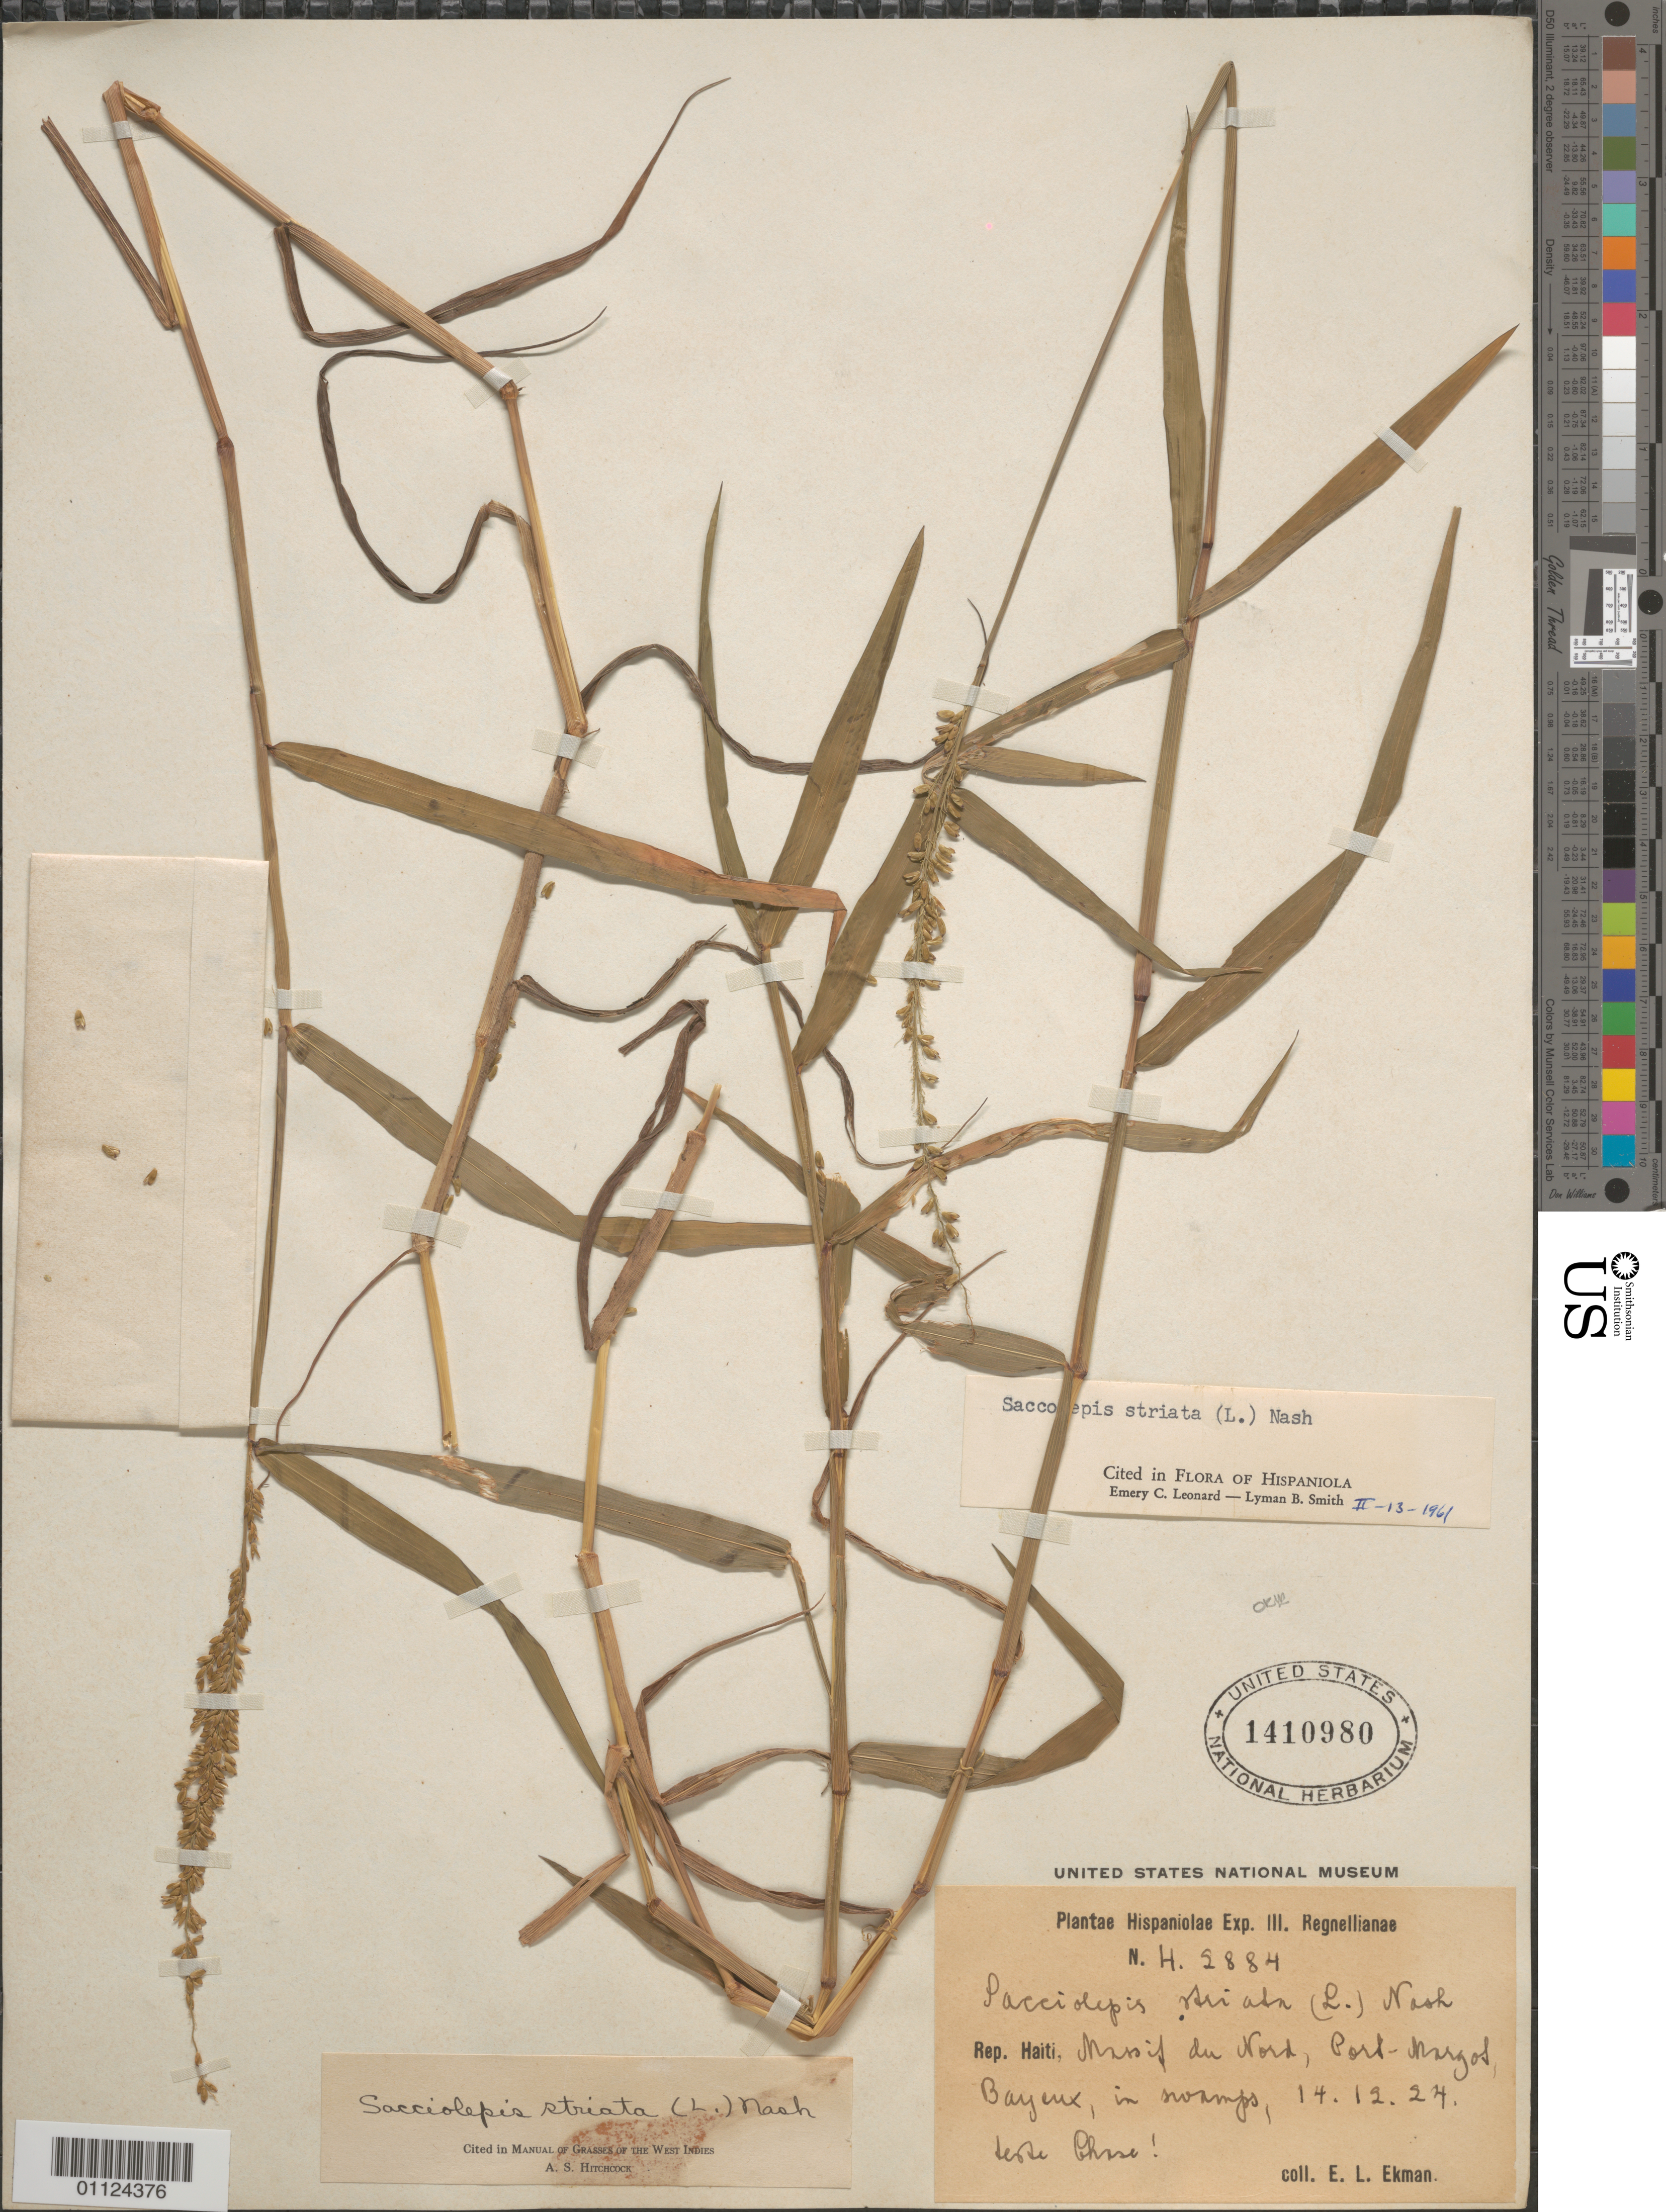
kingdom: Plantae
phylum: Tracheophyta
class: Liliopsida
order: Poales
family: Poaceae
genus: Sacciolepis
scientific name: Sacciolepis striata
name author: (L.) Nash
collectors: E. L. Ekman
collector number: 2884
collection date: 1924-12-14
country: Haiti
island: Hispaniola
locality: Massif du Nord, Port Margot, Bayeux.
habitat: In swamps.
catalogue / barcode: US 1410980